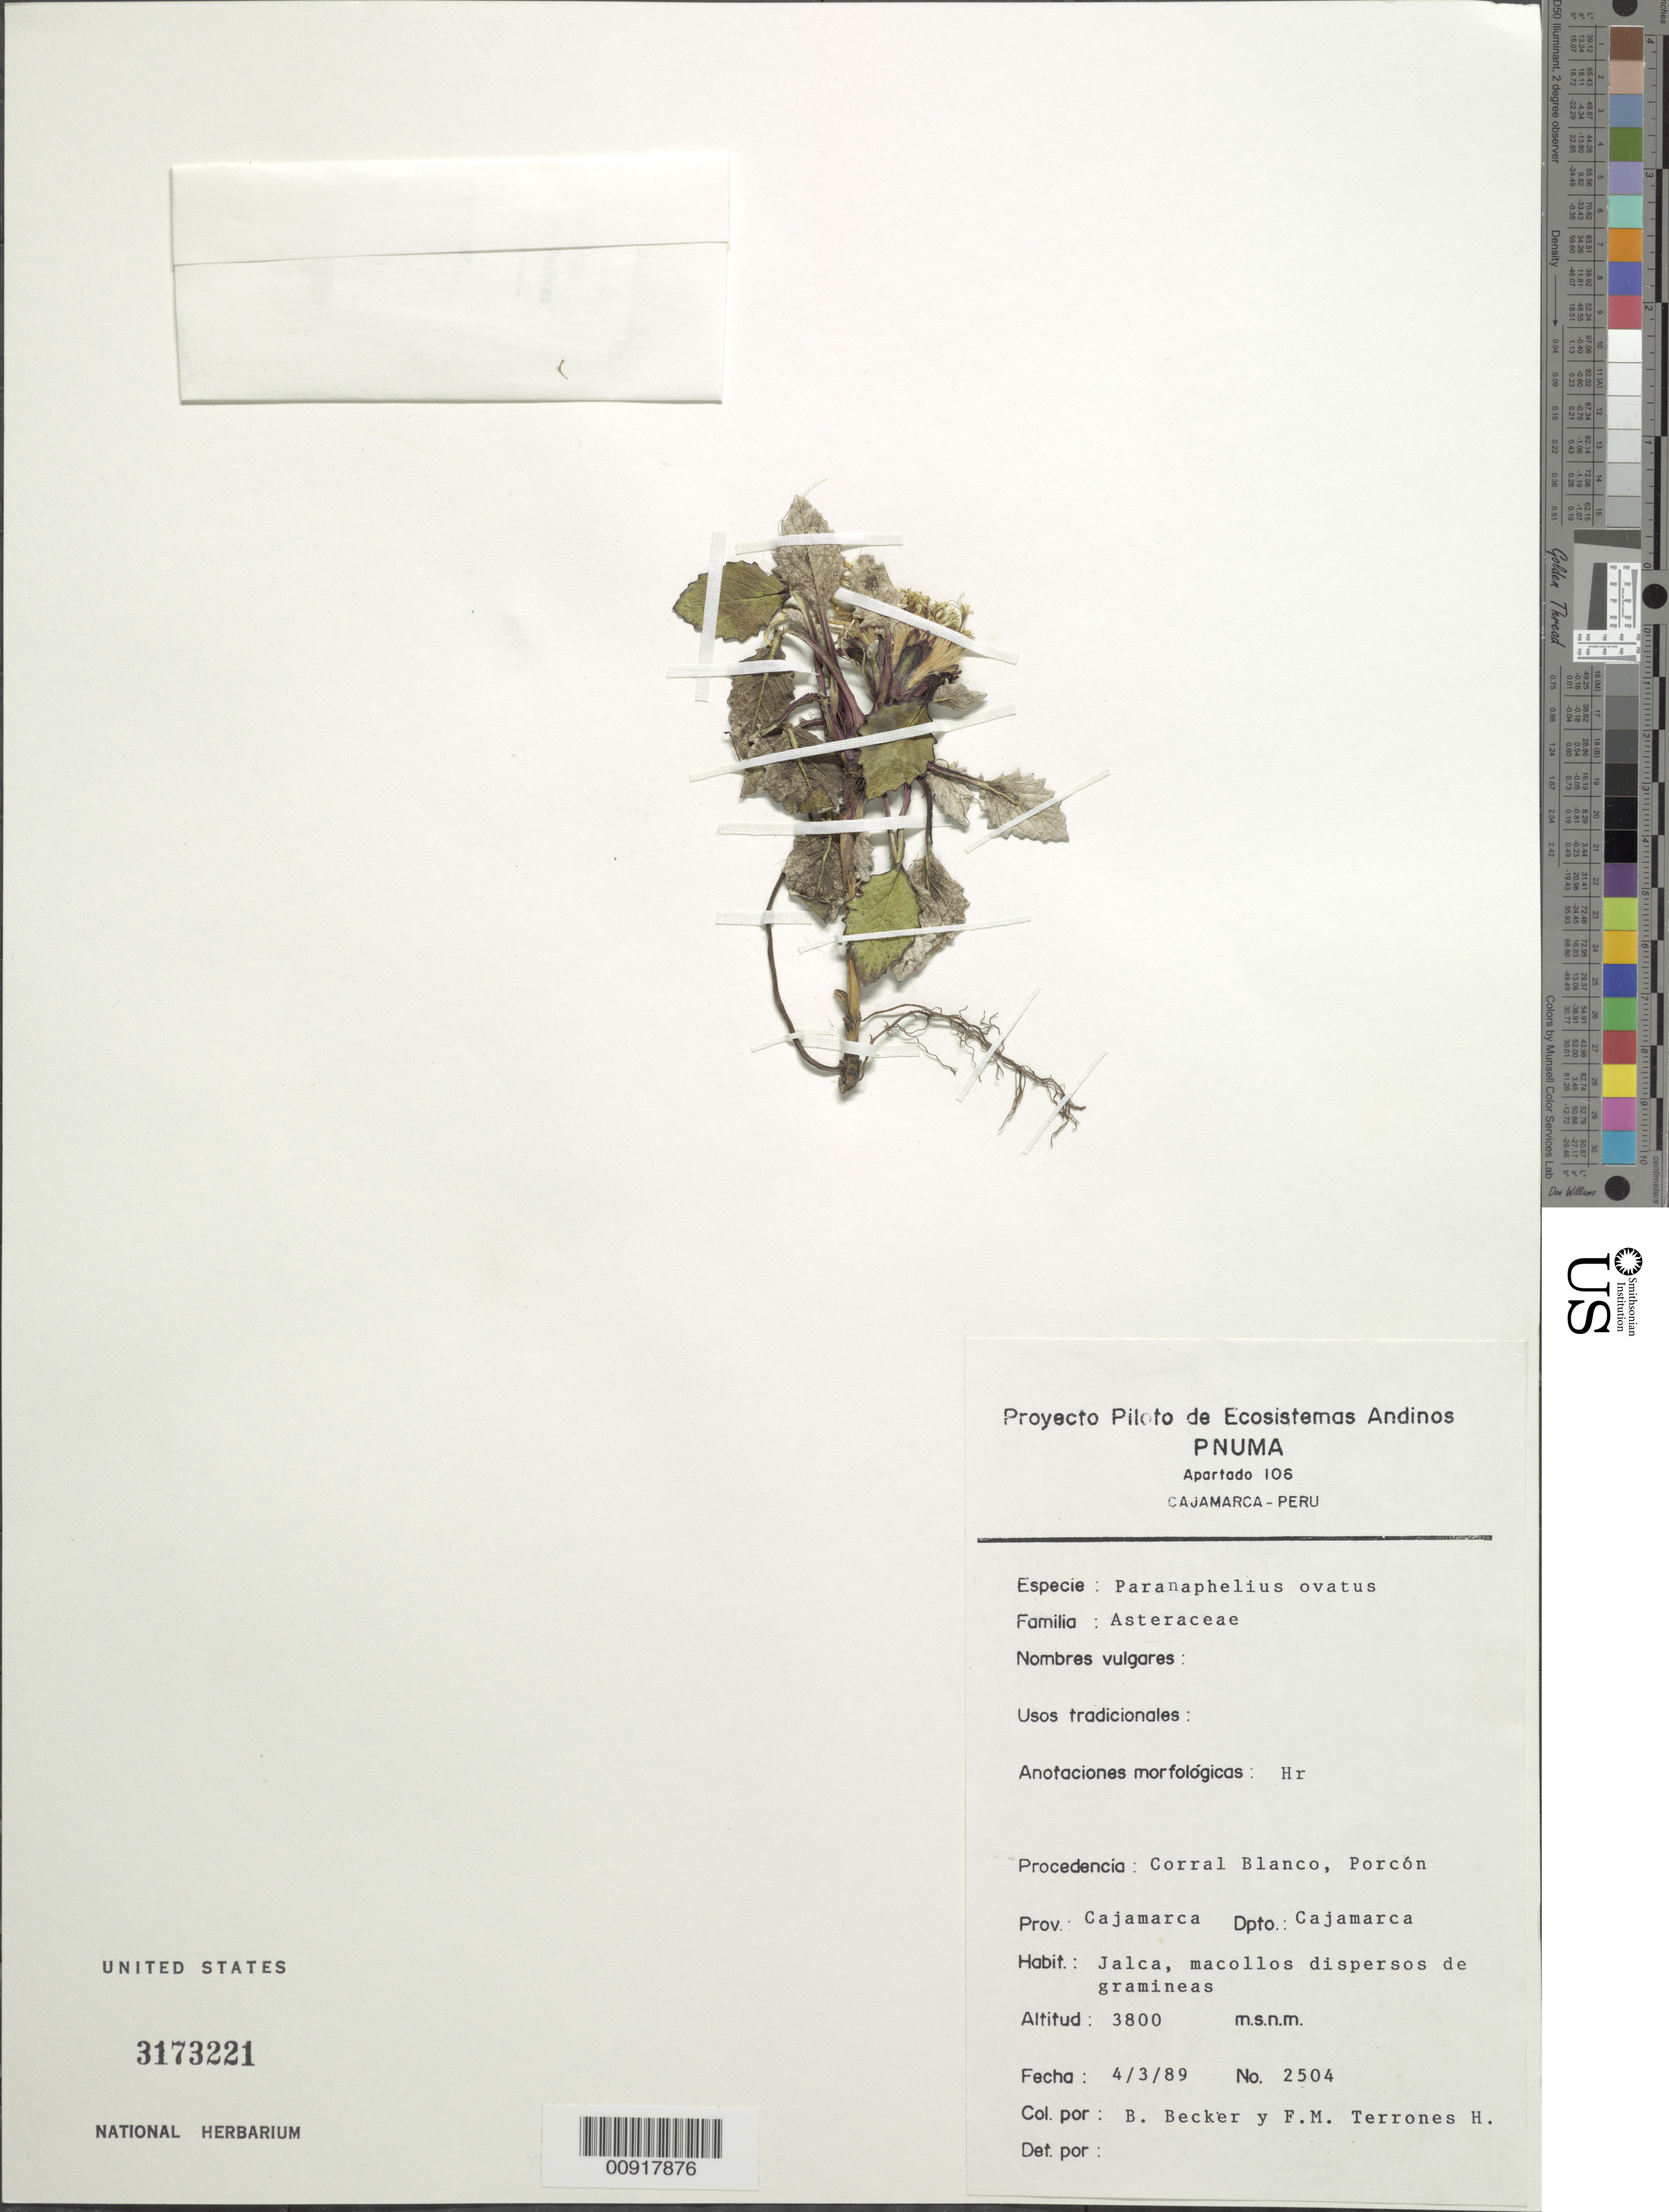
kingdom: Plantae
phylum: Tracheophyta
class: Magnoliopsida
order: Asterales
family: Asteraceae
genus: Paranephelius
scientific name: Paranephelius ovatus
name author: A. Gray ex Wedd.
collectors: B. Becker & F. Terrones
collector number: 2504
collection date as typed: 4 March 1989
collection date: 1989-03-04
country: Peru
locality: Prov. Cajamarca, Dpto. Cajamarca, Corral Blanco, Porcón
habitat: Jalca, macollos dispersos de gramineas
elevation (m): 3800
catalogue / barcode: US 3173221